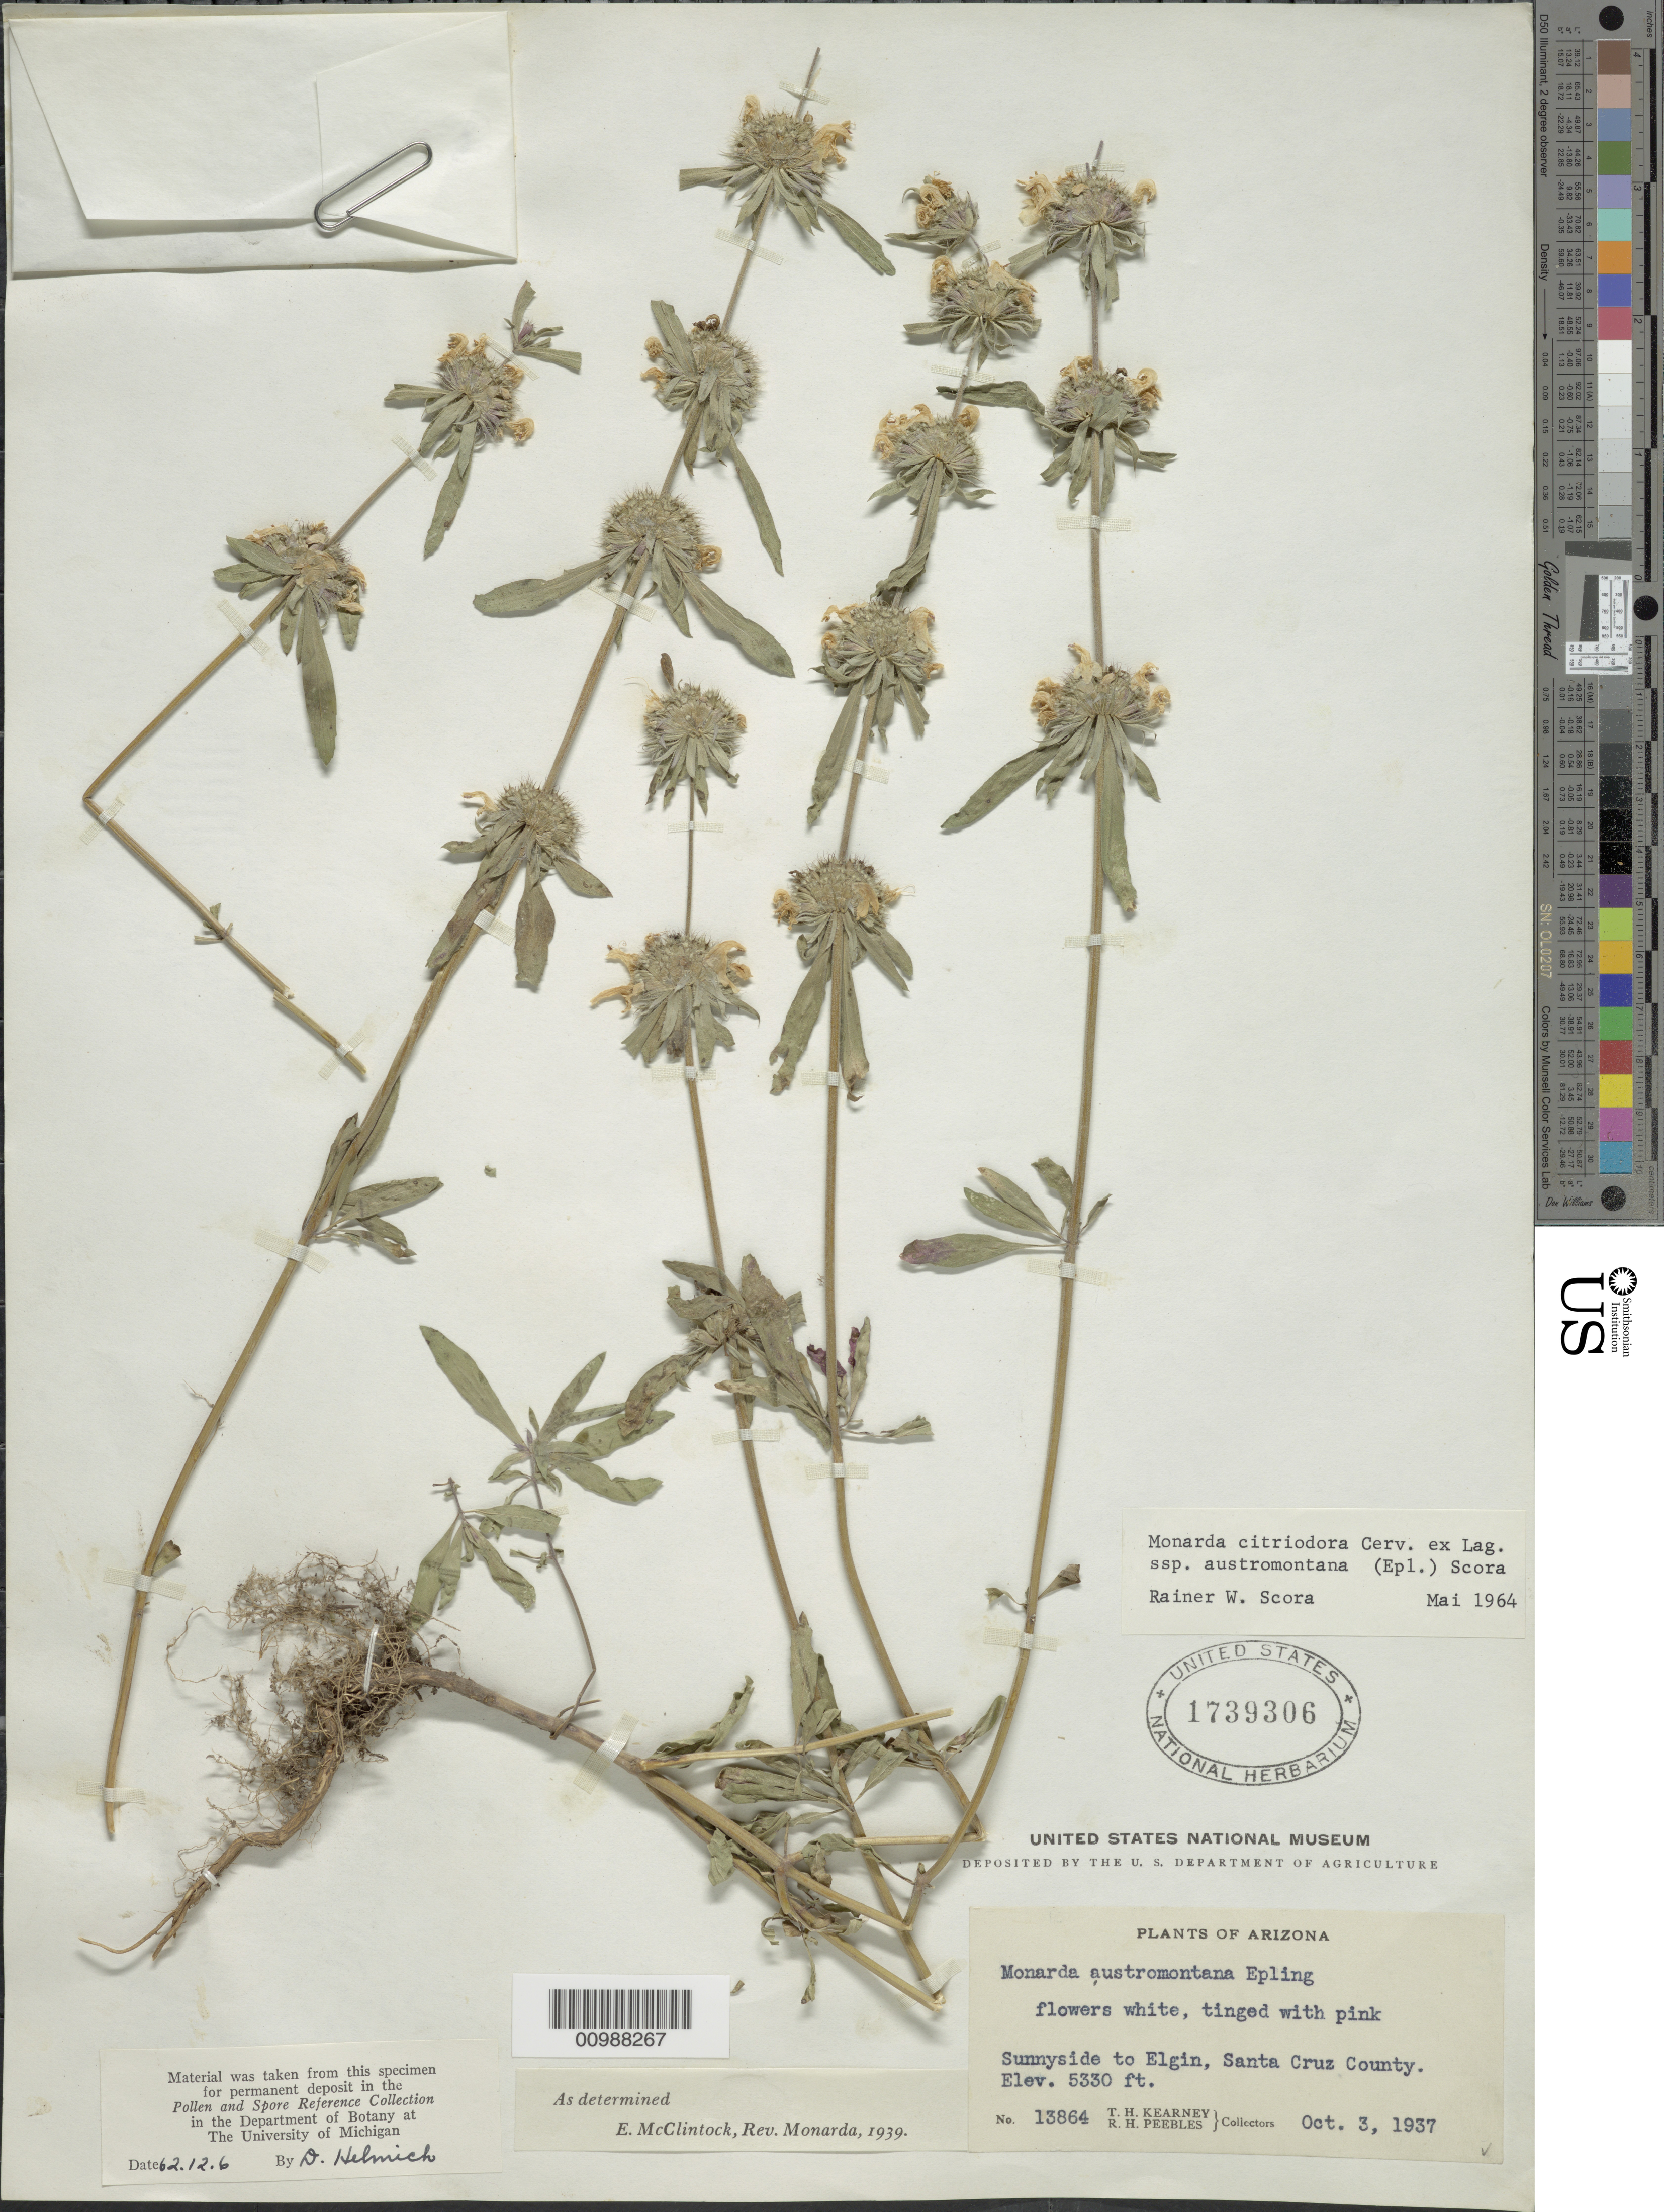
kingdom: Plantae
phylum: Tracheophyta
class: Magnoliopsida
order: Lamiales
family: Lamiaceae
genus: Monarda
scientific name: Monarda citriodora subsp. austromontana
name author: (Epling) Scora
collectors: T. H. Kearney & R. H. Peebles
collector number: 13864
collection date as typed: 03 Oct 1937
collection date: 1937-10-03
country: United States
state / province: Arizona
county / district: Santa Cruz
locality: Sunnyside to Elgin.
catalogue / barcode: US 1739306